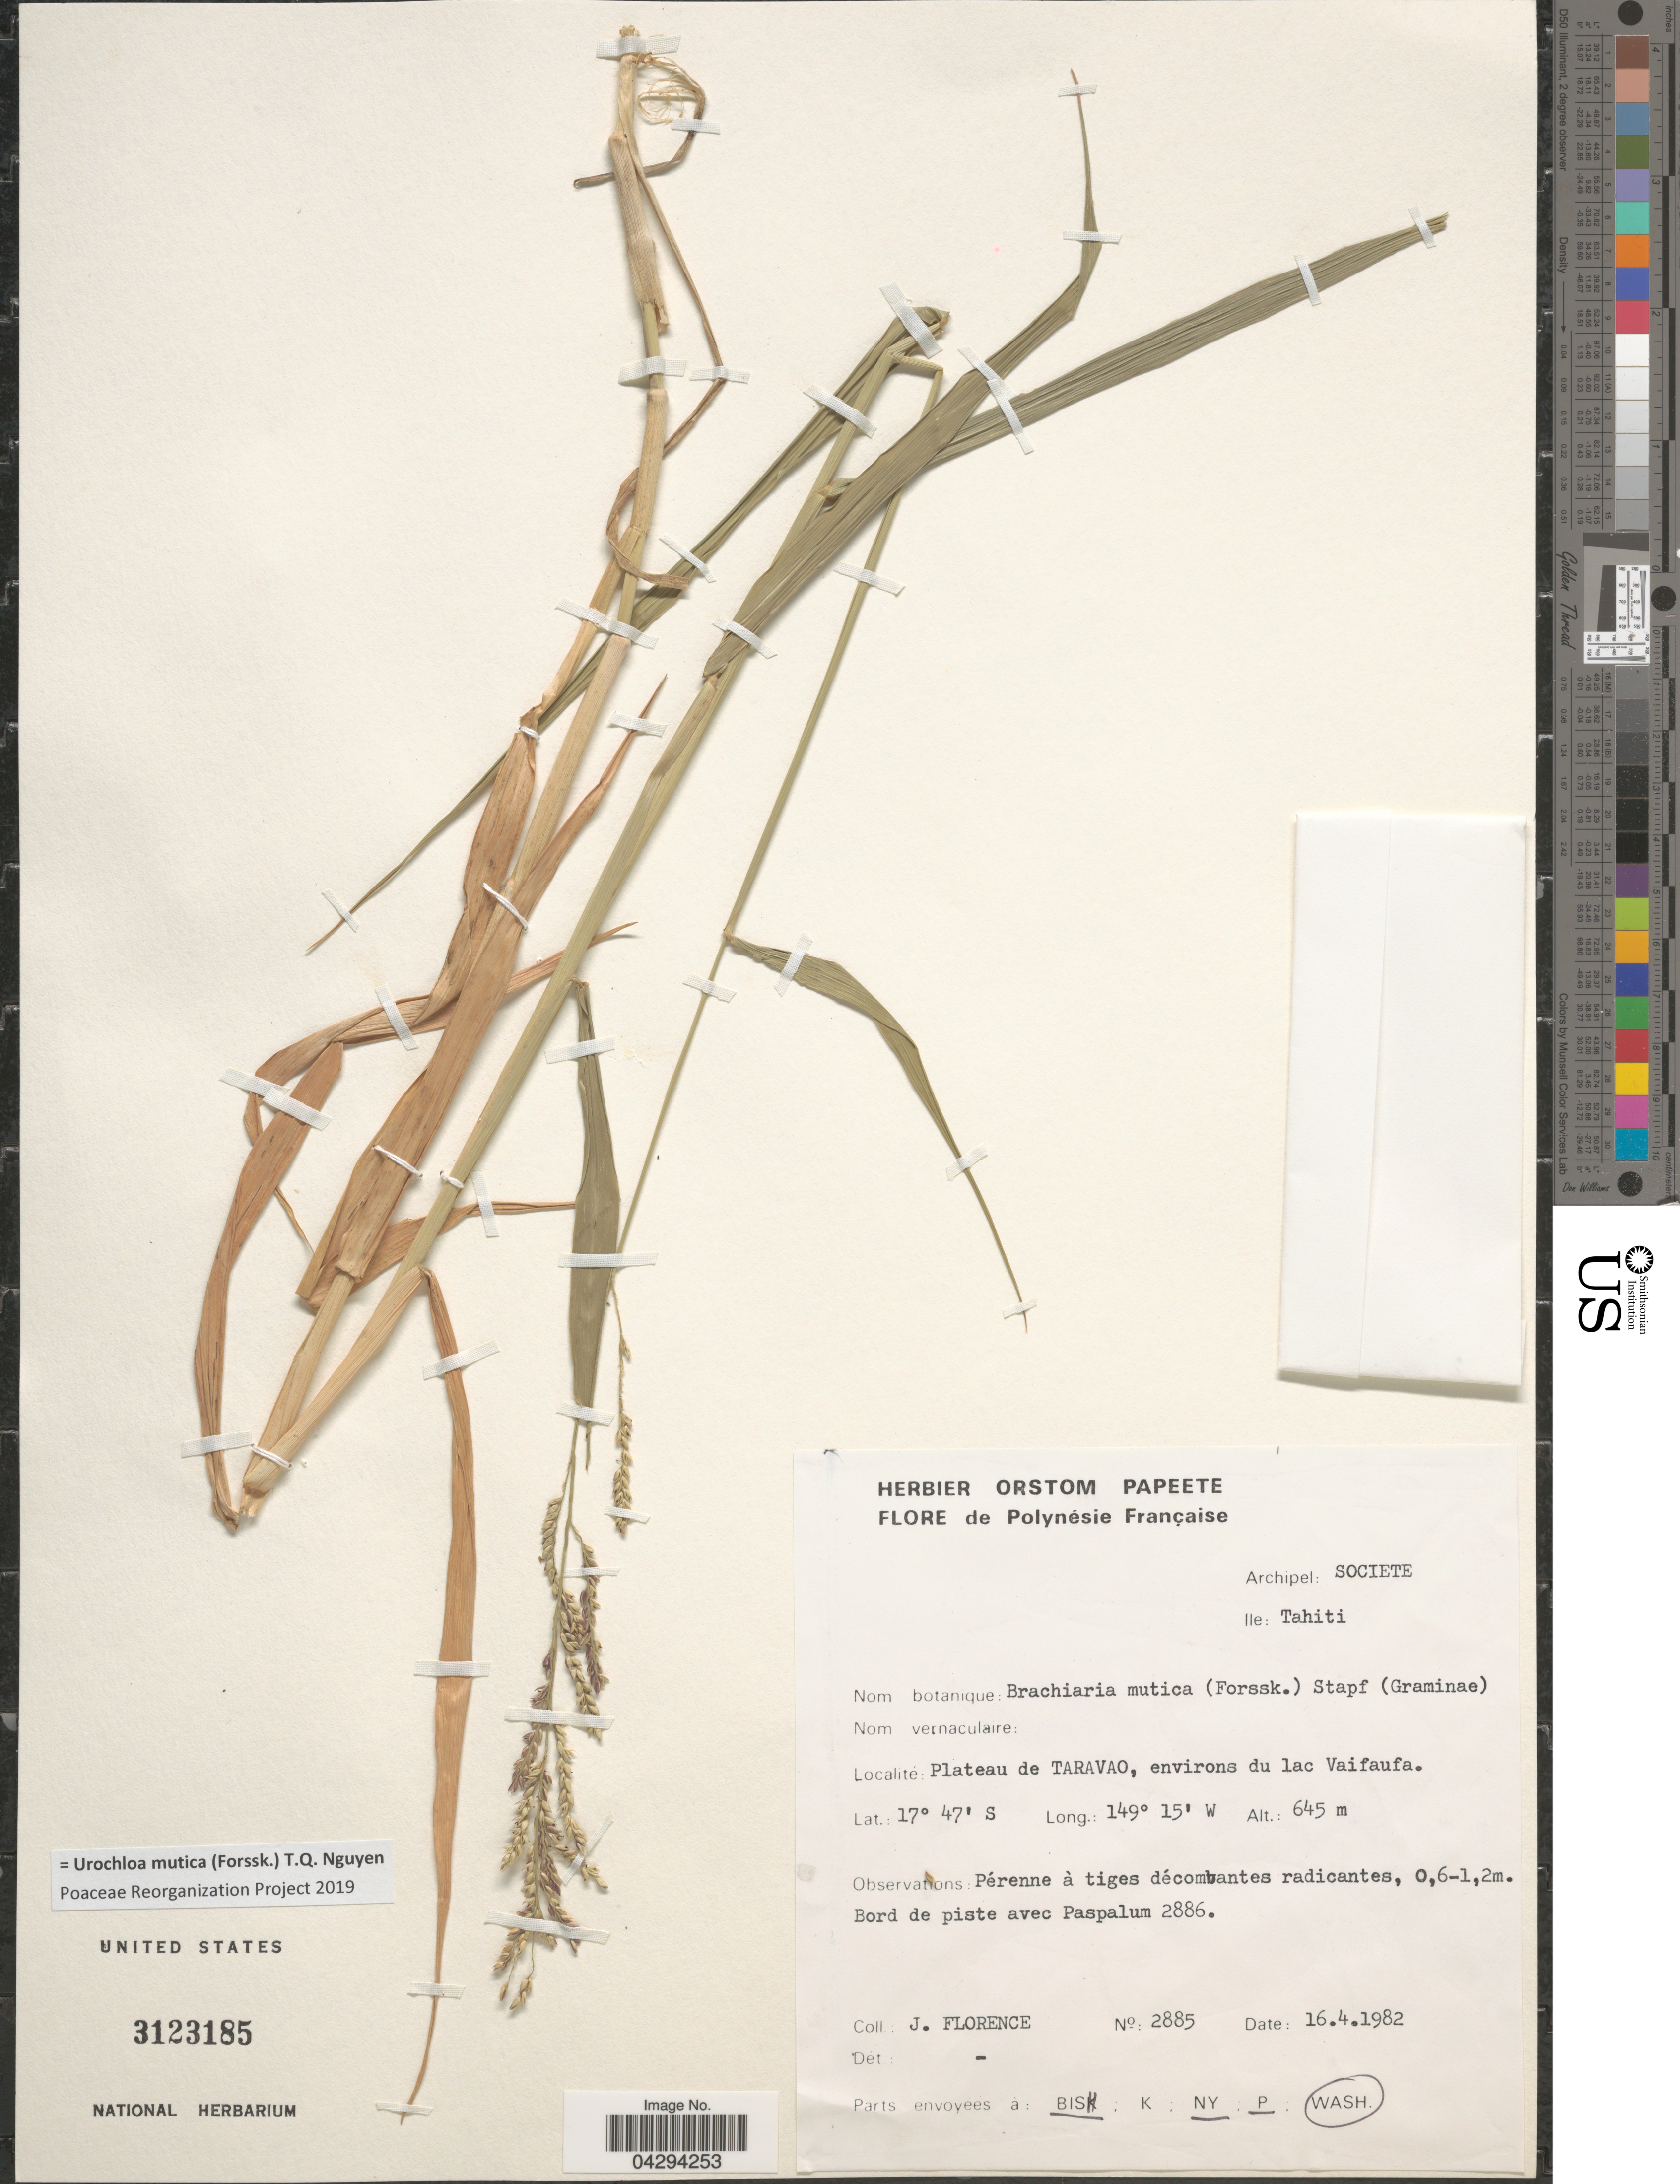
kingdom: Plantae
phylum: Tracheophyta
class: Liliopsida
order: Poales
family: Poaceae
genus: Urochloa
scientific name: Urochloa mutica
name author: (Forssk.) T.Q. Nguyen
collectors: J. Florence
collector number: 2885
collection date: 1982-04-16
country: French Polynesia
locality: Polynésie Française, Archipel: Societe. Ile: Tahiti. Plateau de Taravao, environs du lac Vaifaufa.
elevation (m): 645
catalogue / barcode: US 3123185